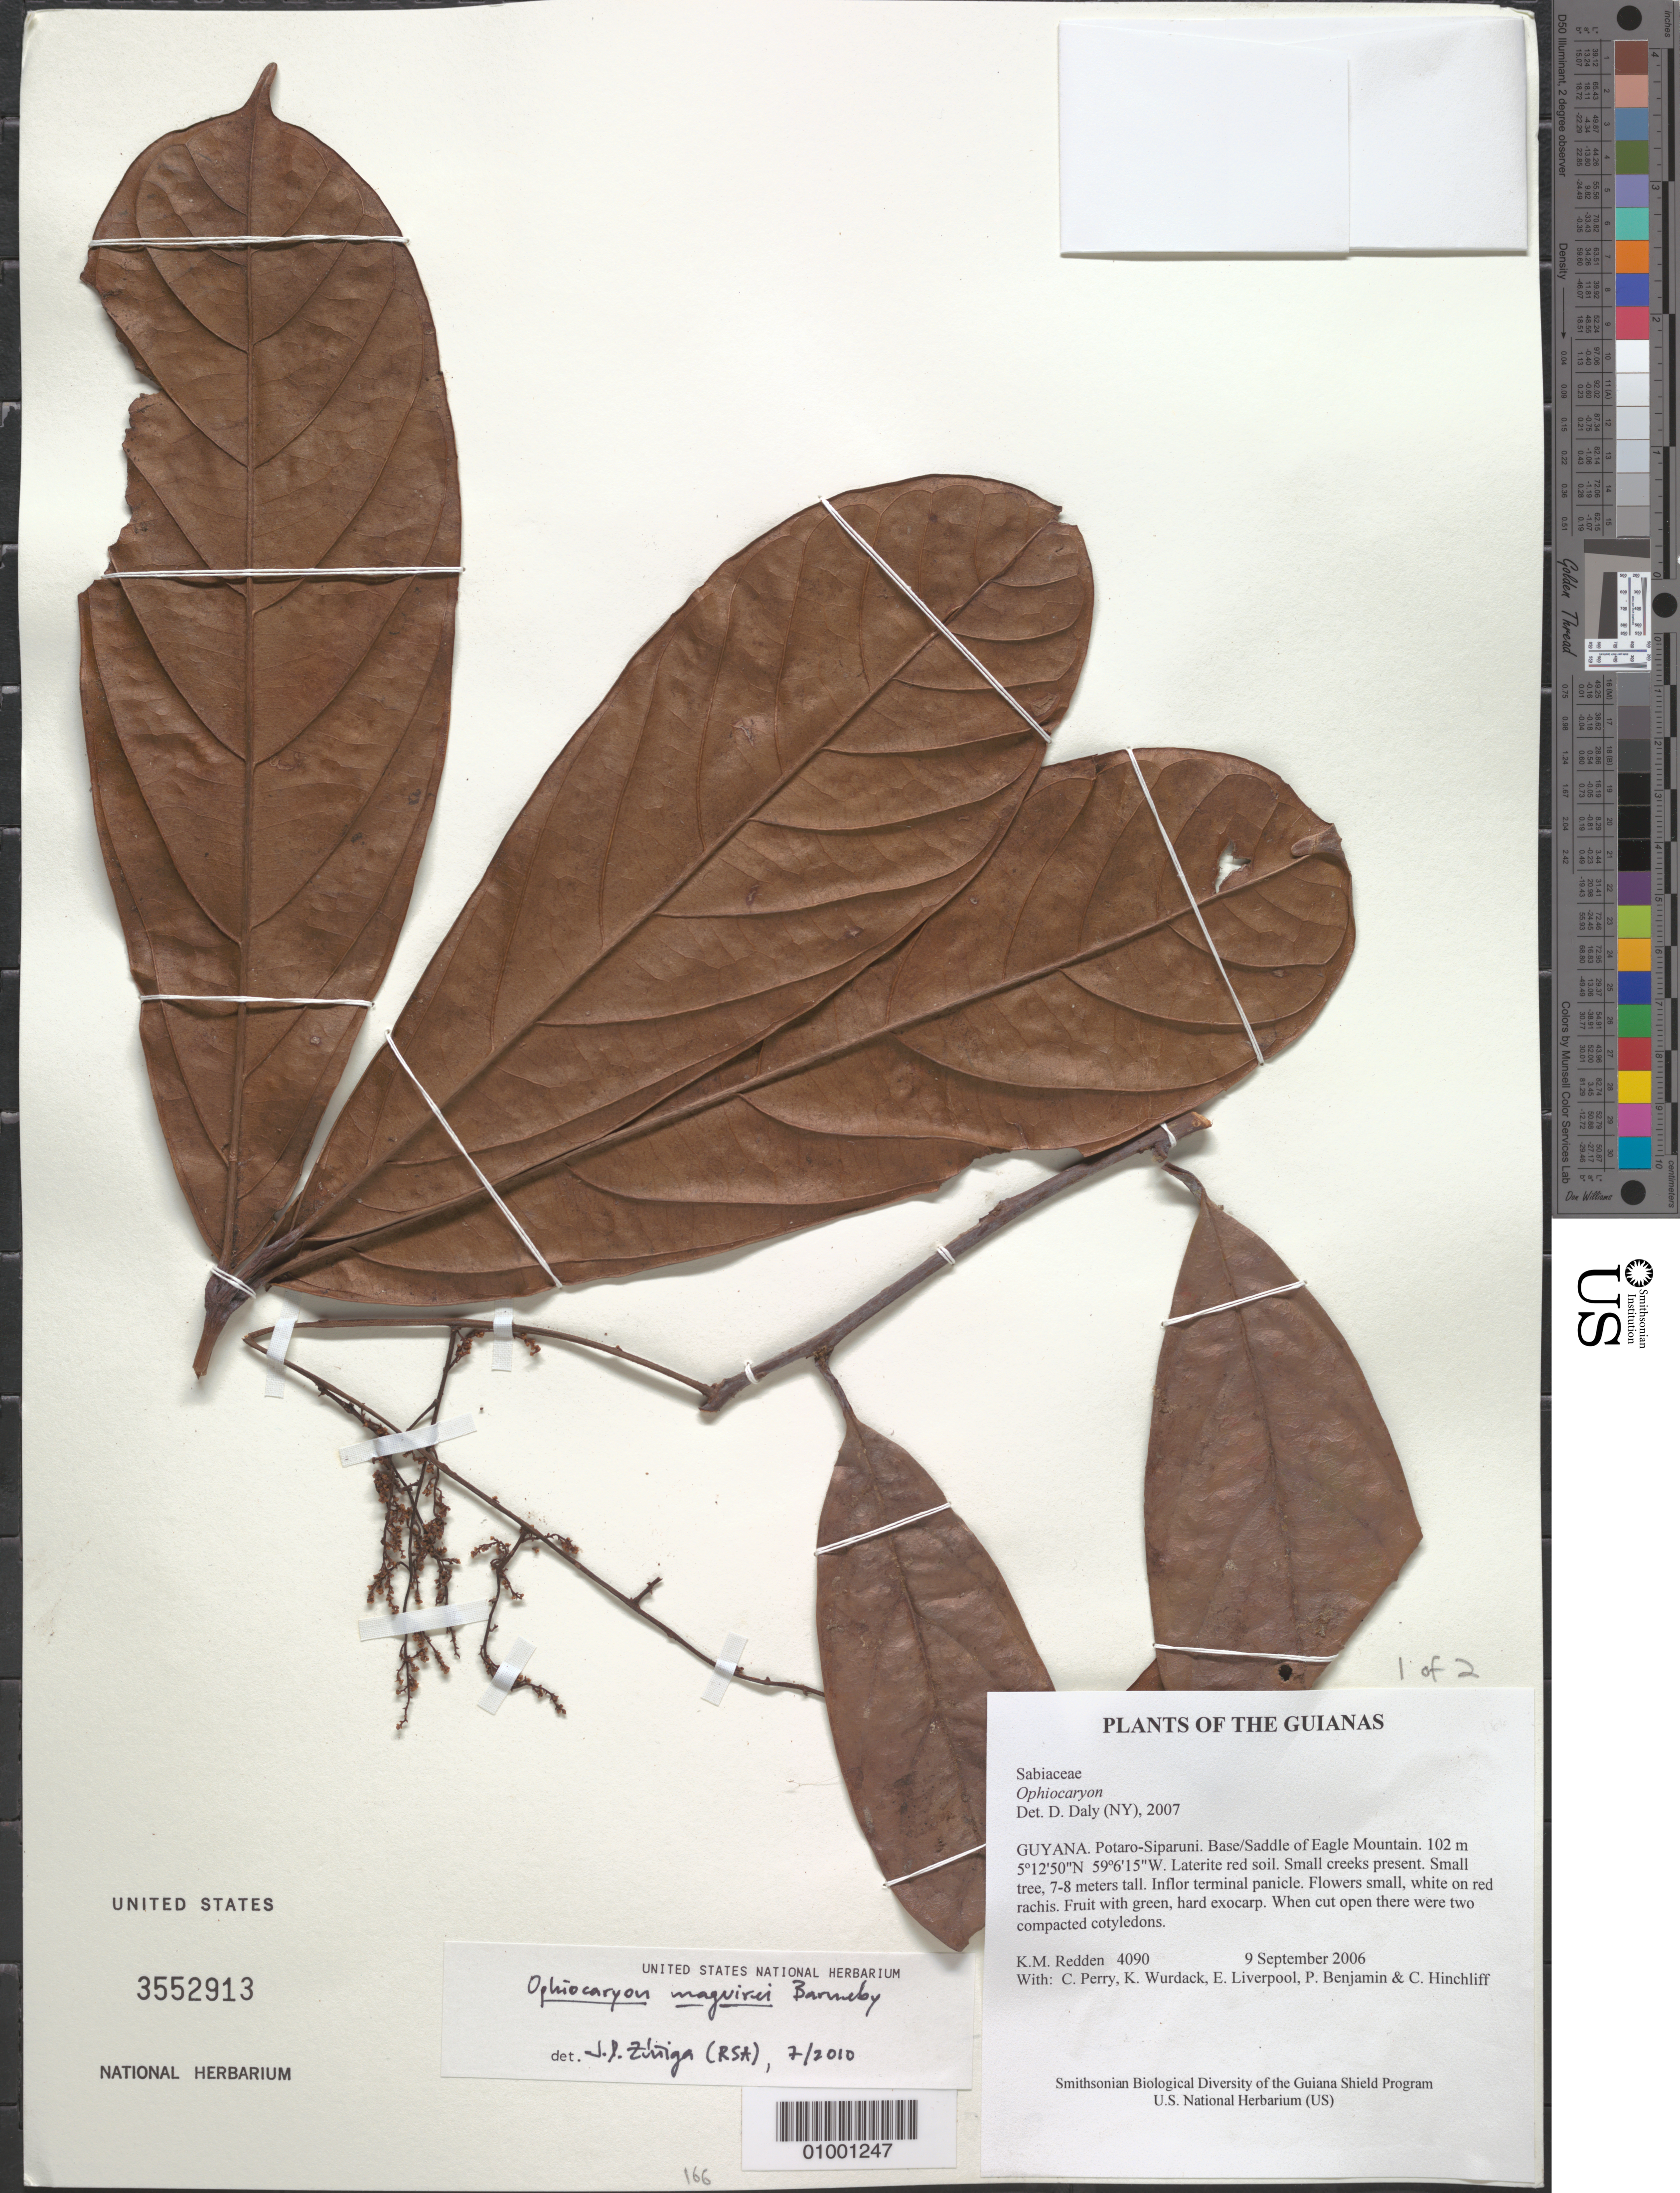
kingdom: Plantae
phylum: Tracheophyta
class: Magnoliopsida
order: Proteales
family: Sabiaceae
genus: Ophiocaryon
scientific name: Ophiocaryon maguirei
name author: Barneby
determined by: Zúñiga, J. D.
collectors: K. M. Redden, C. Perry, K. Wurdack, E. Liverpool, P. Benjamin & C. E. Hinchliff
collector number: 4090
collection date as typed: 9 September 2006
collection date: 2006-09-09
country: Guyana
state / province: Potaro-Siparuni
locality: Base/Saddle of Eagle Mountain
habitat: Laterite red soil. Small creeks present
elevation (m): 102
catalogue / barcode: US 3552913